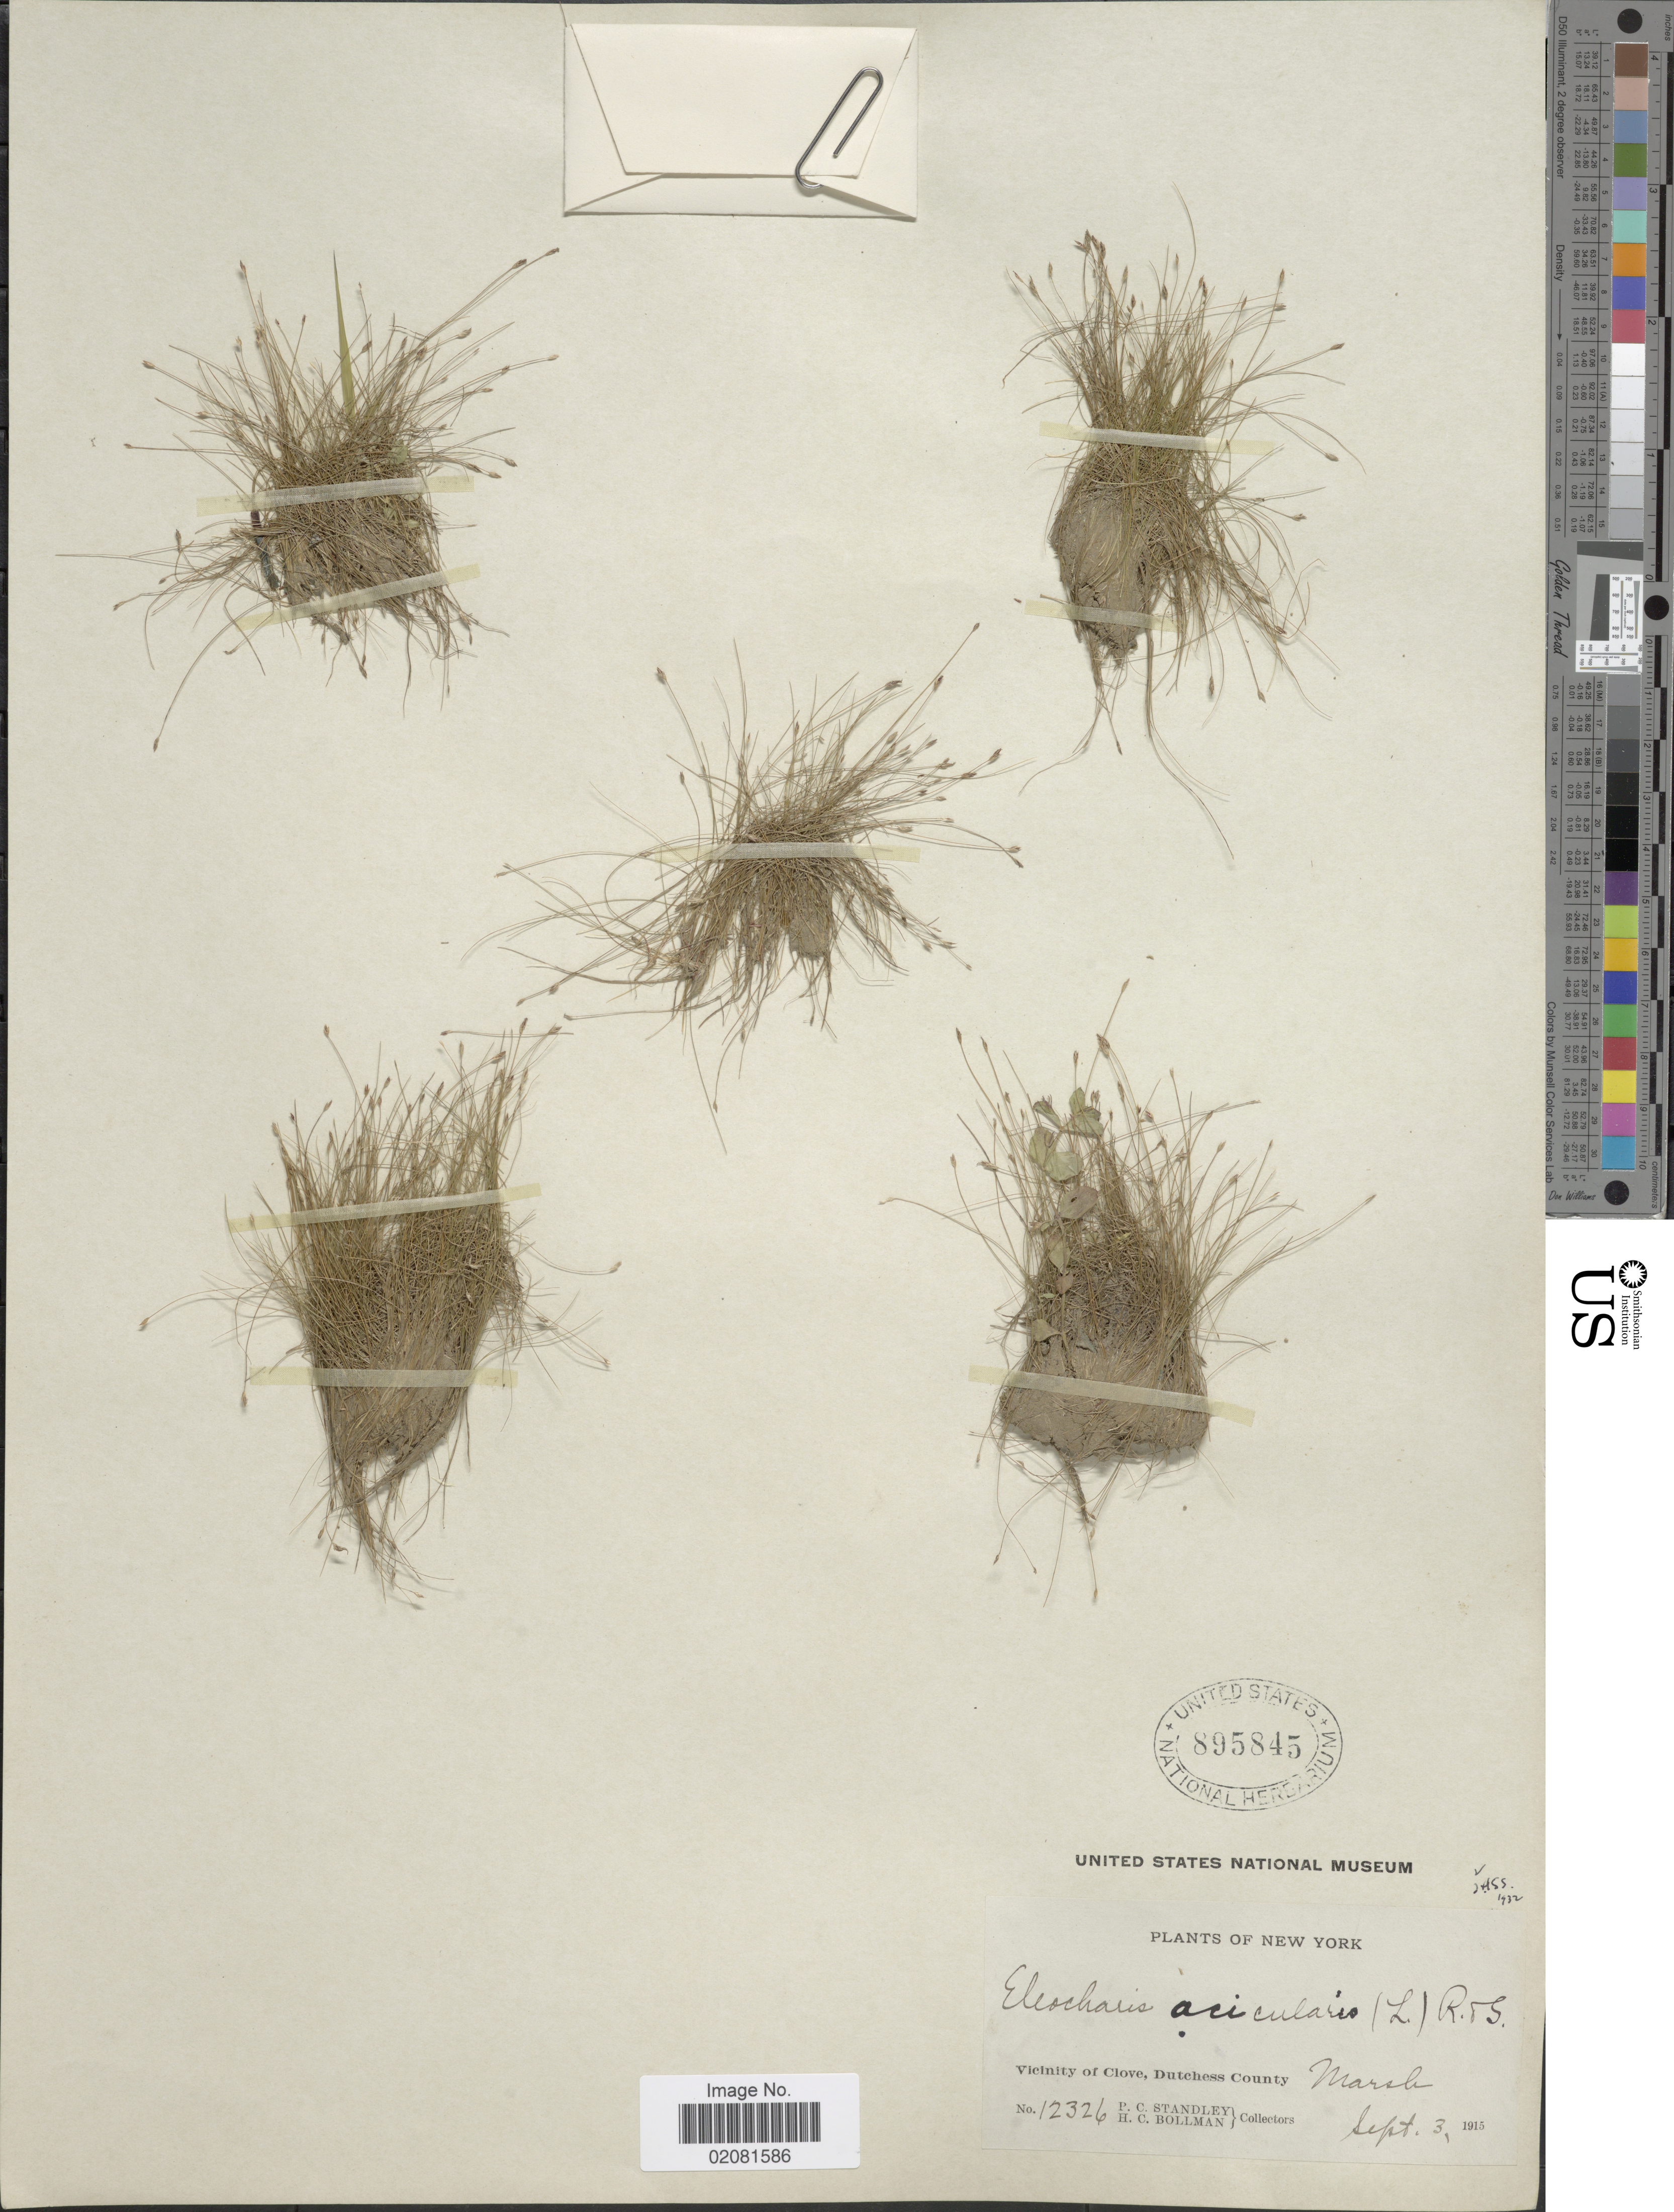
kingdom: Plantae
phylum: Tracheophyta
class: Liliopsida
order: Poales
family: Cyperaceae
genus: Eleocharis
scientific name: Eleocharis acicularis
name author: (L.) Roem. & Schult.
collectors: P. C. Standley & H. C. Bollman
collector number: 12326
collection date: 1915-09-03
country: United States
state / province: New York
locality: Vicinity of Clove, Dutchess County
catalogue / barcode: US 895845